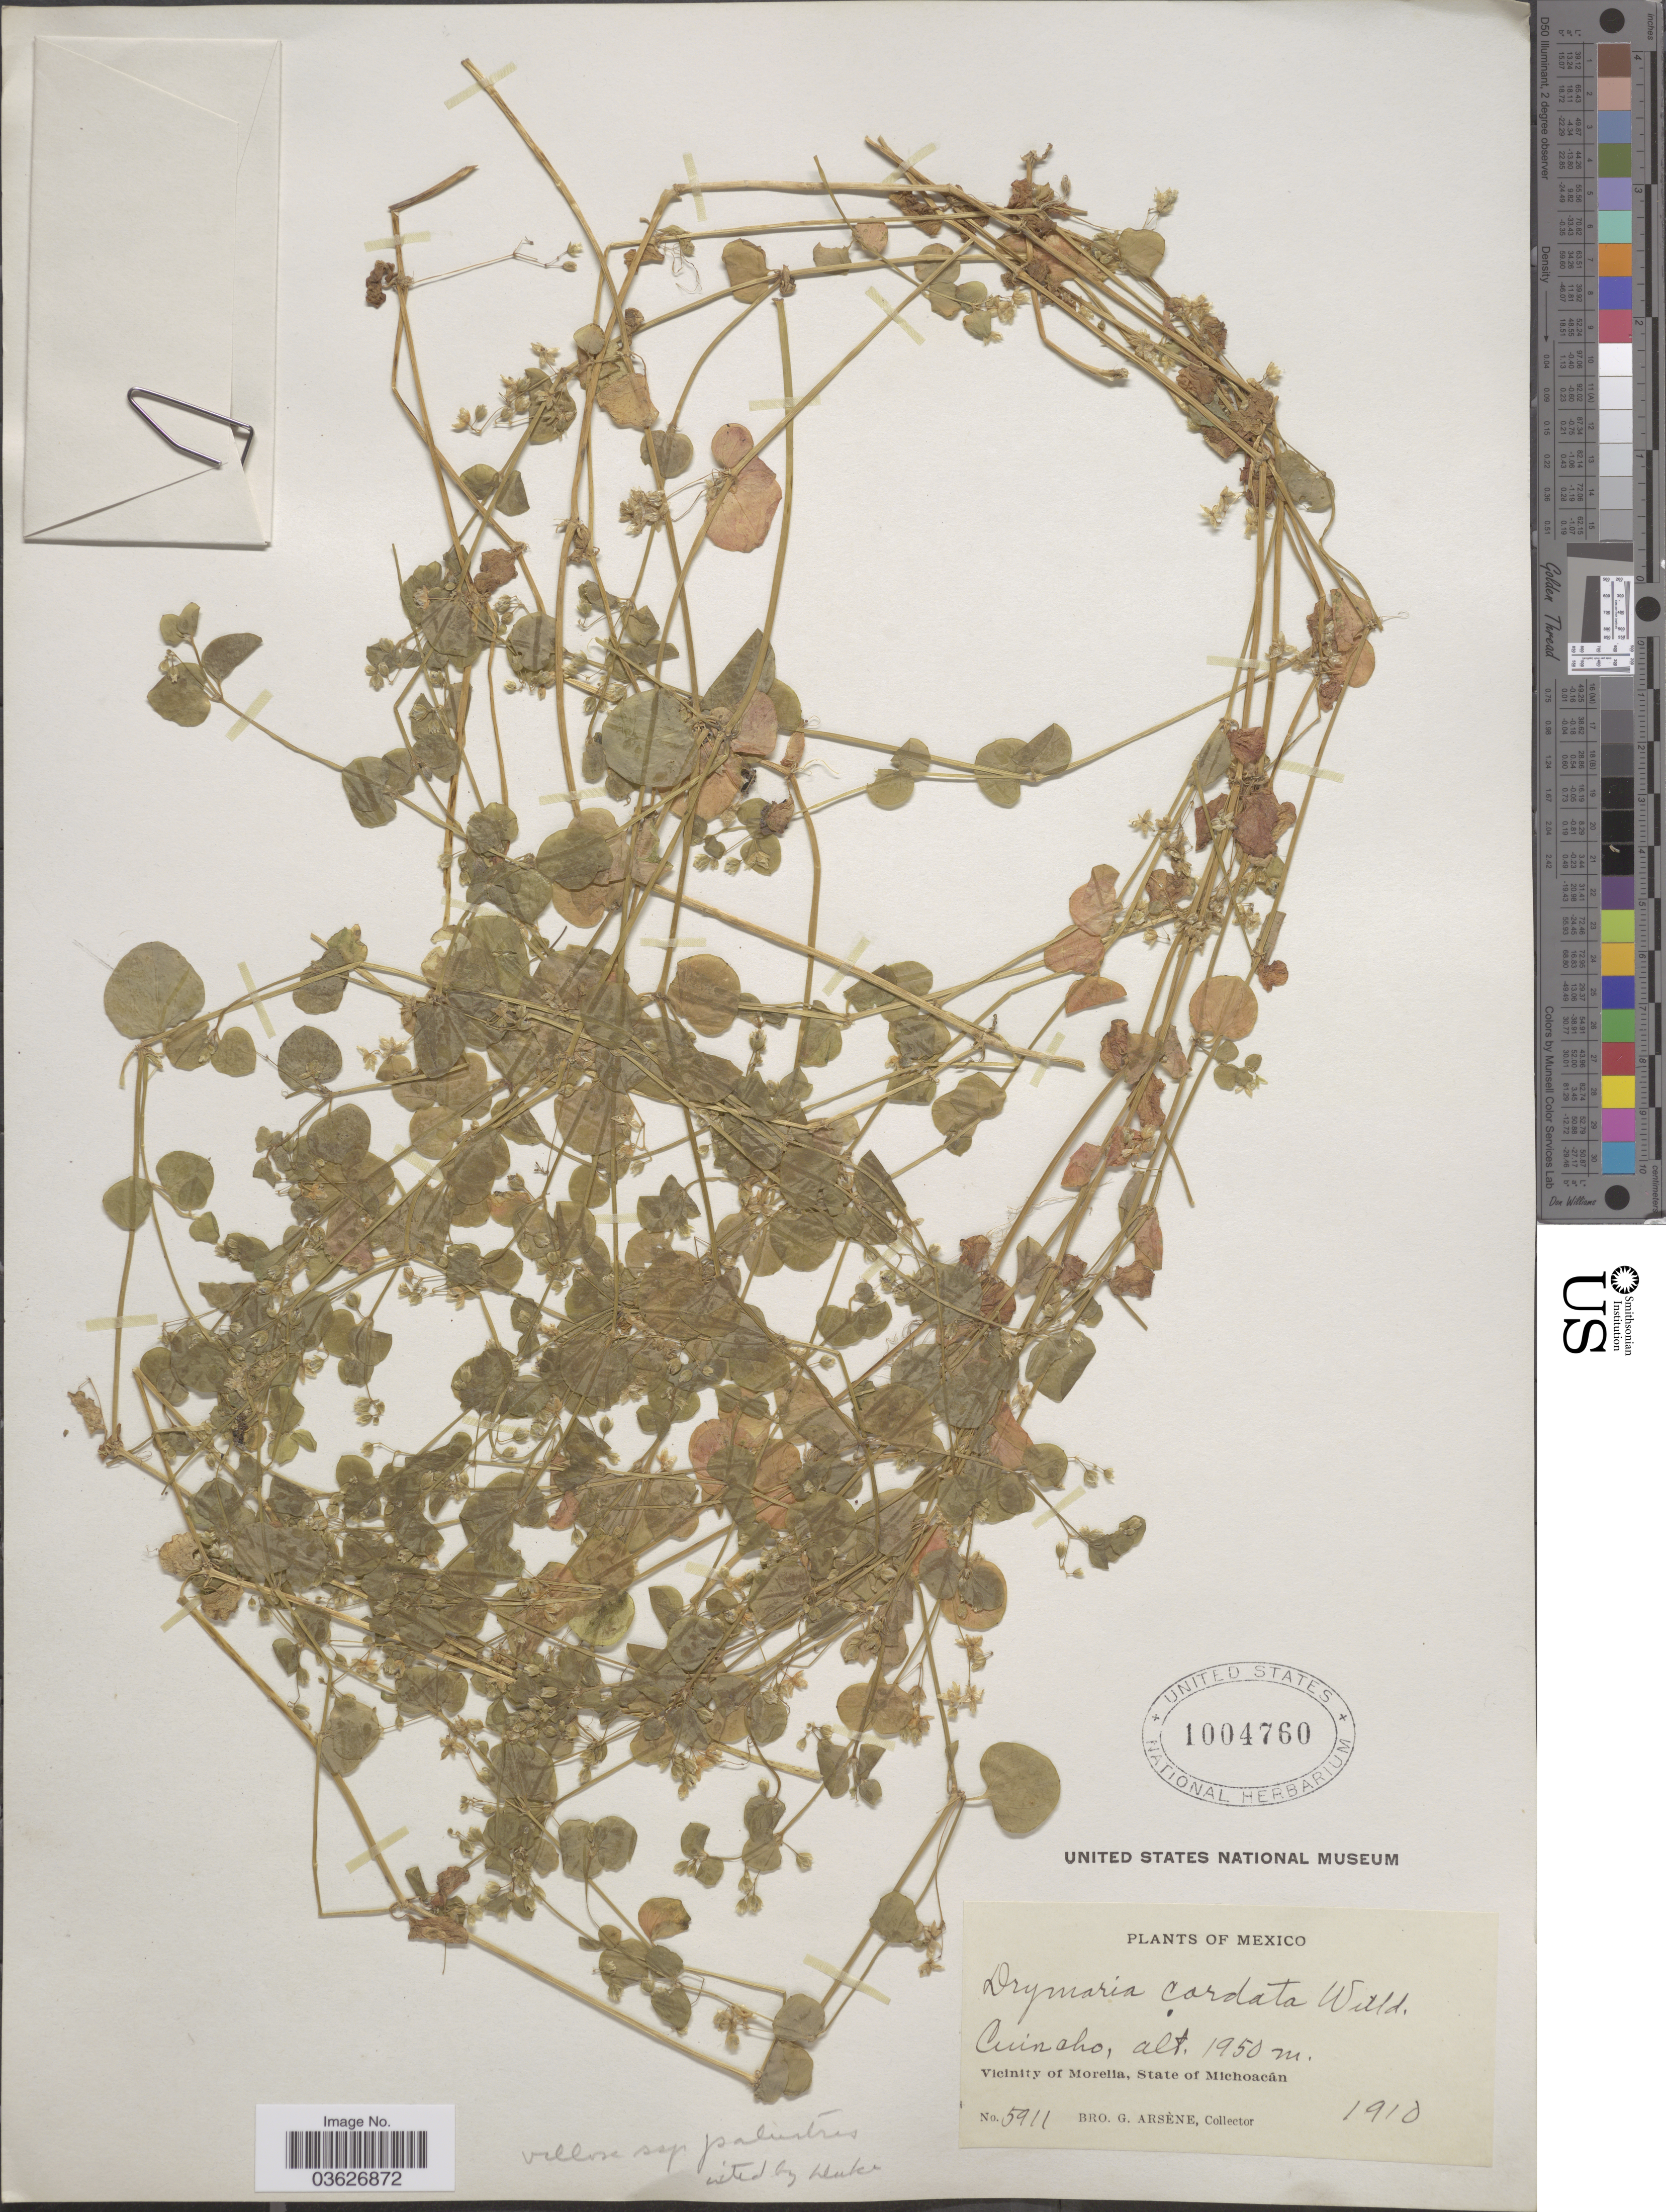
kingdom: Plantae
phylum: Tracheophyta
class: Magnoliopsida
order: Caryophyllales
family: Caryophyllaceae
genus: Drymaria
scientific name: Drymaria villosa subsp. palustris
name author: (Cham. & Schltdl.) J.A. Duke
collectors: Bro. G. Arsène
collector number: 5911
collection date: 1910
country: Mexico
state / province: Michoacán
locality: Cuincho. Vicinity of Morelia.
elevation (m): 1950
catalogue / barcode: US 1004760